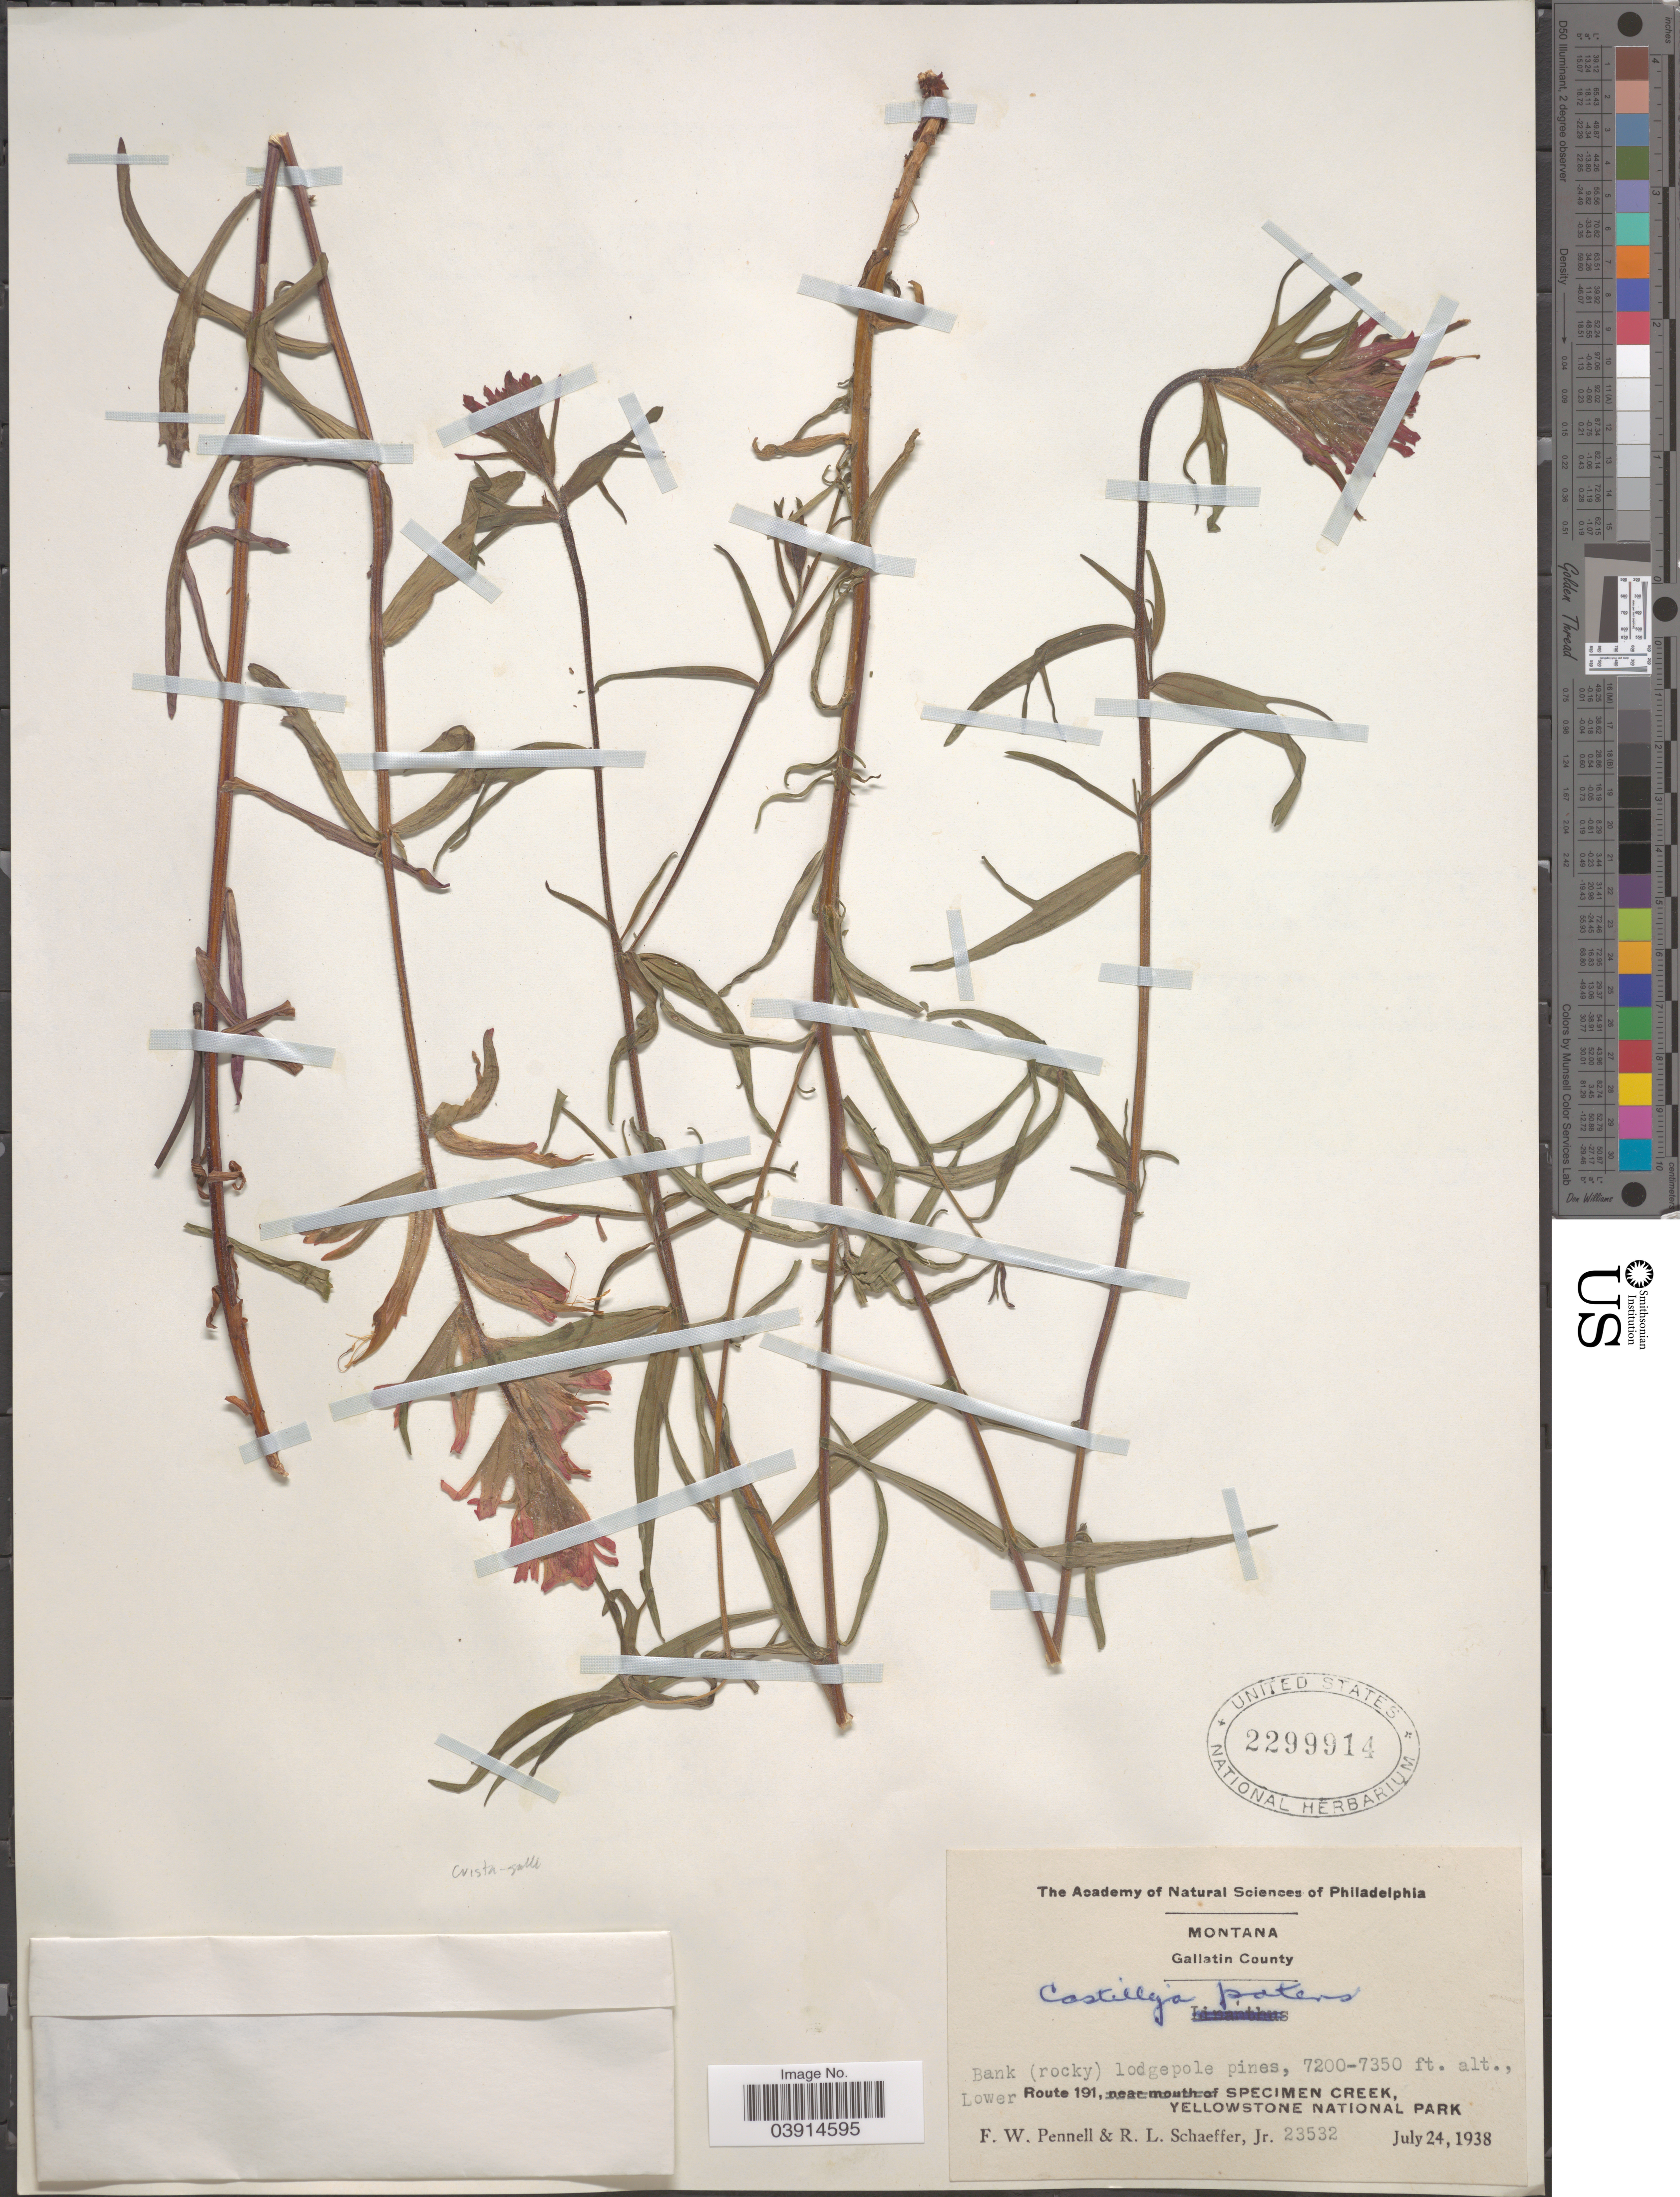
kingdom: Plantae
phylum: Tracheophyta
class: Magnoliopsida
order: Lamiales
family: Orobanchaceae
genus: Castilleja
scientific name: Castilleja sp.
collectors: F. W. Pennell & R. L. Schaeffer Jr.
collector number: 23532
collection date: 1938-07-24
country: United States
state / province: Montana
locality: Gallatin County. Lower Route 191, Specimen Creek, Yellowstone National Park.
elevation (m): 2195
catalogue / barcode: US 2299914